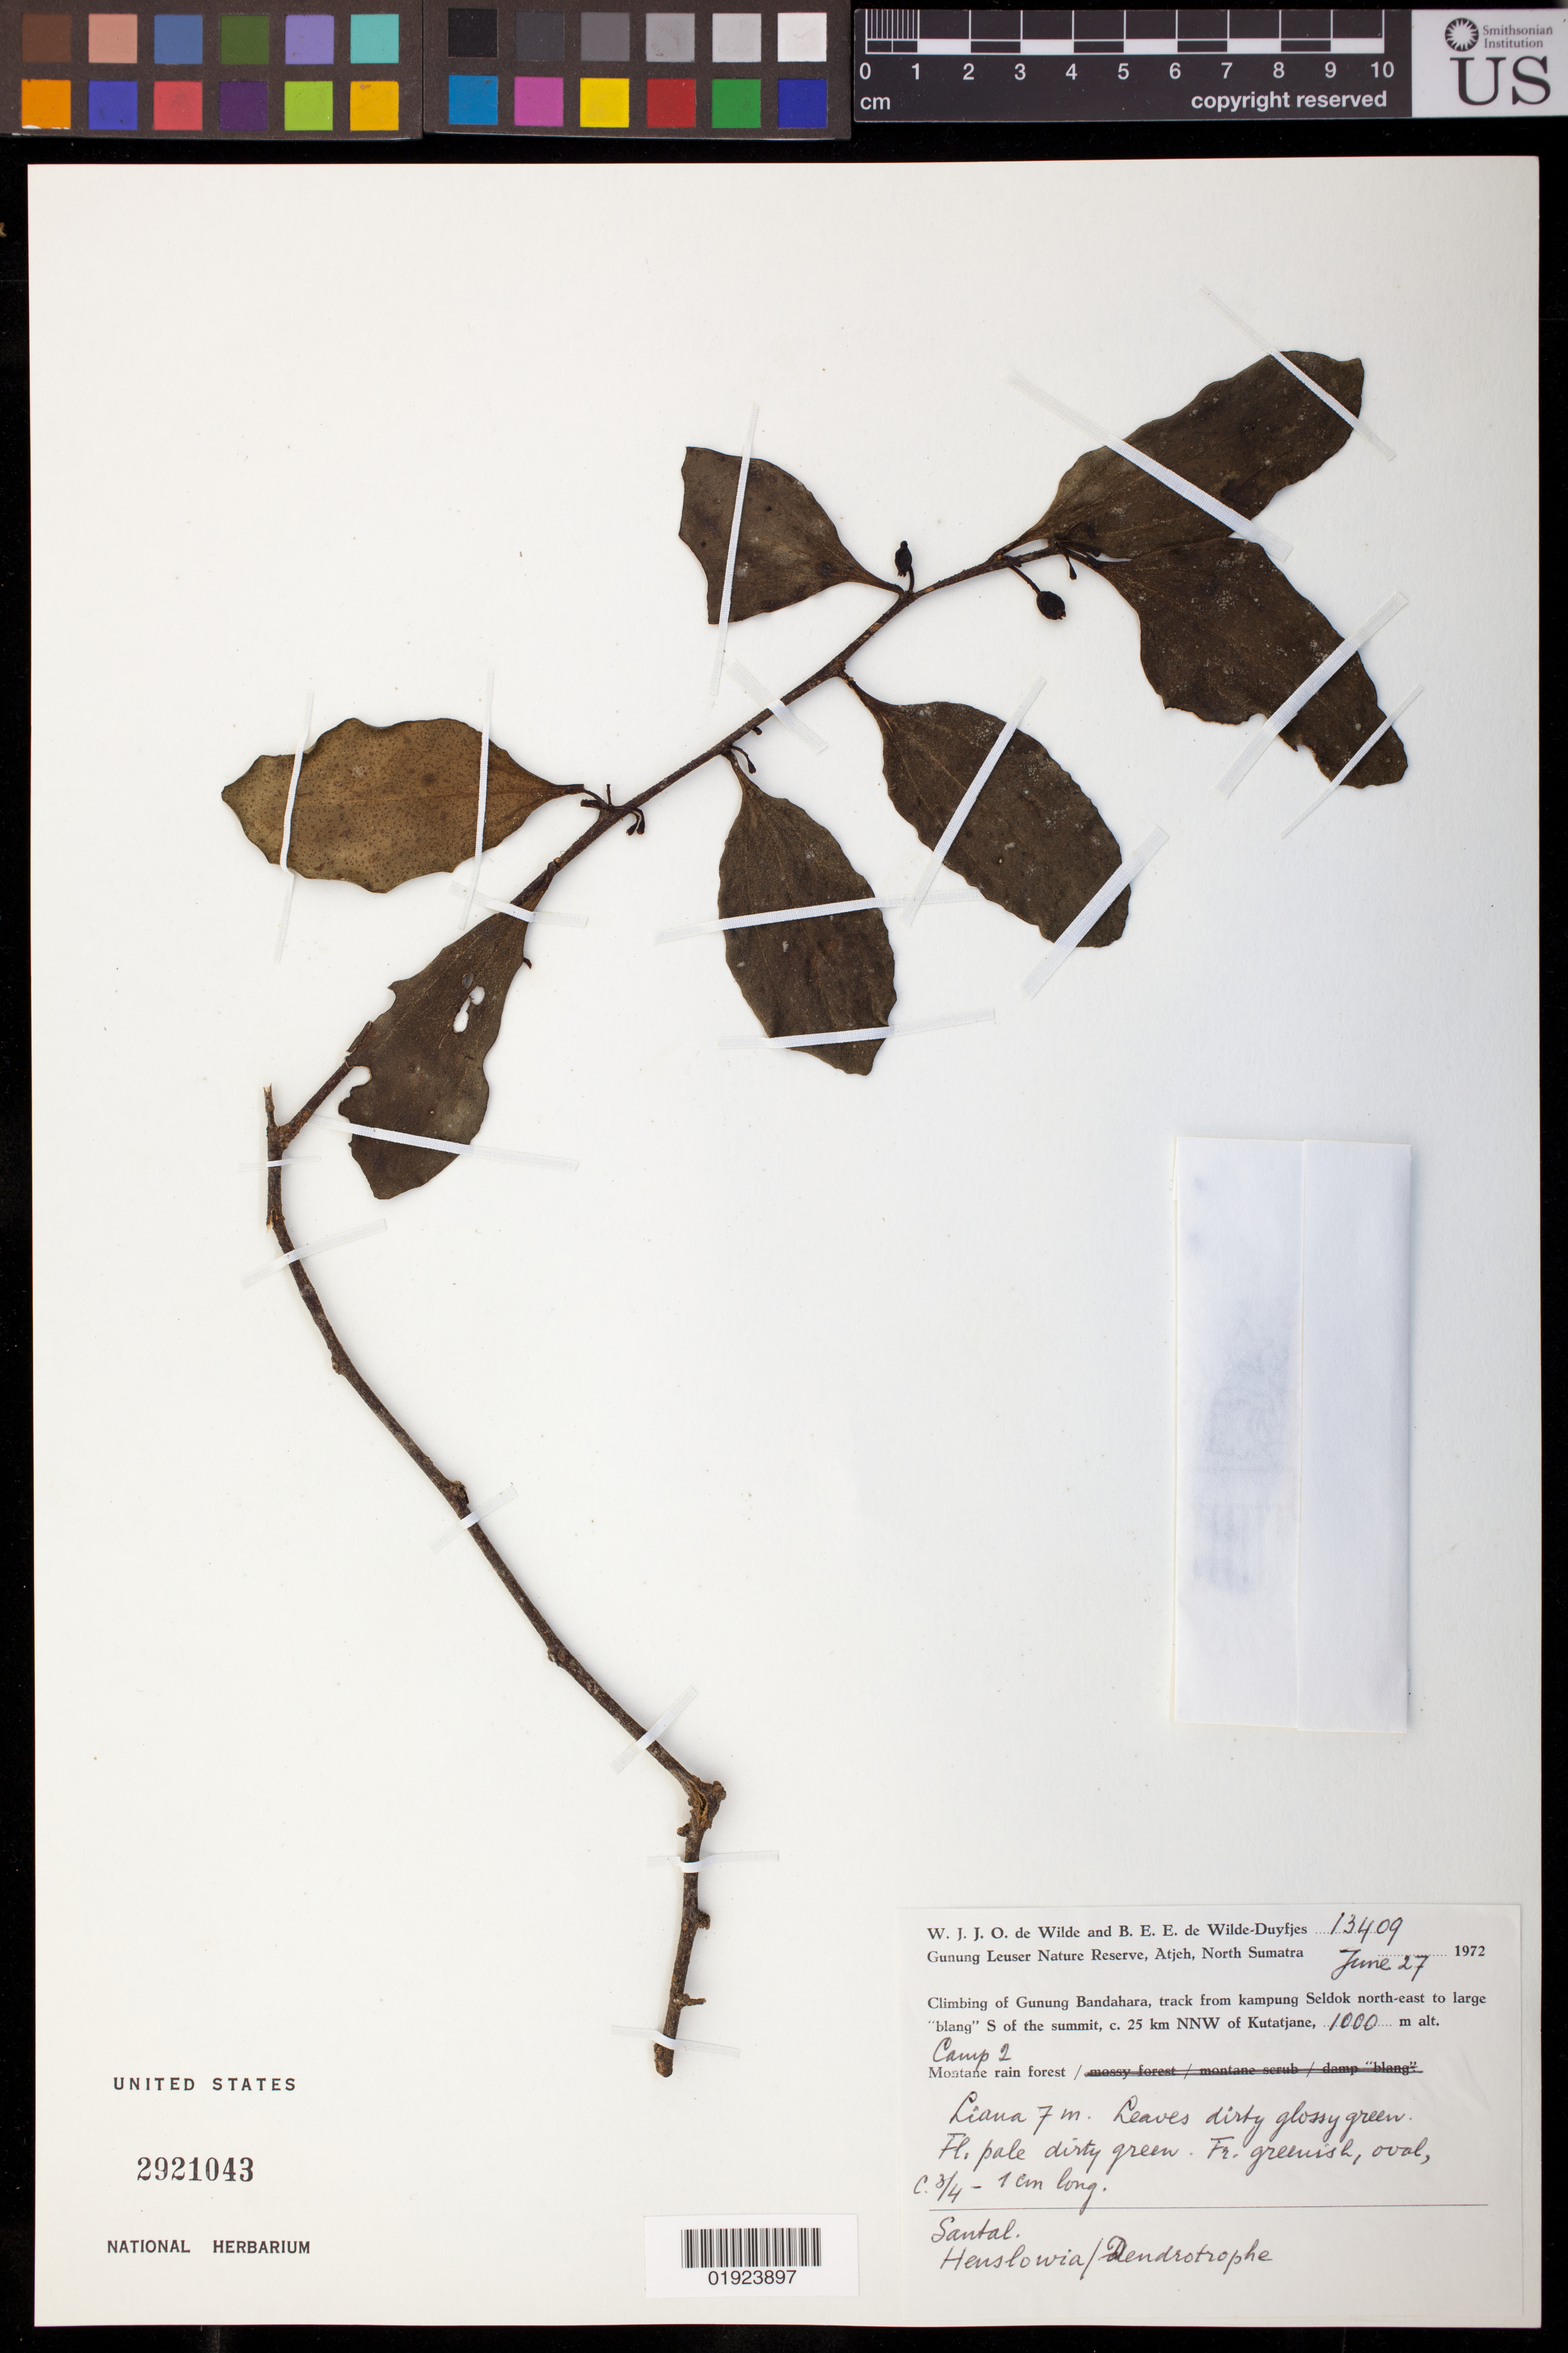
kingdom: Plantae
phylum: Tracheophyta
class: Magnoliopsida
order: Santalales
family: Amphorogynaceae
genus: Dendrotrophe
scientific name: Dendrotrophe sp.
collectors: W. J. de Wilde & B. Duyfjes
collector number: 13409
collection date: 1972-06-27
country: Indonesia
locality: Gunung Leuser Nature Reserve, Atjeh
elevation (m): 1000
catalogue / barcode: US 2921043